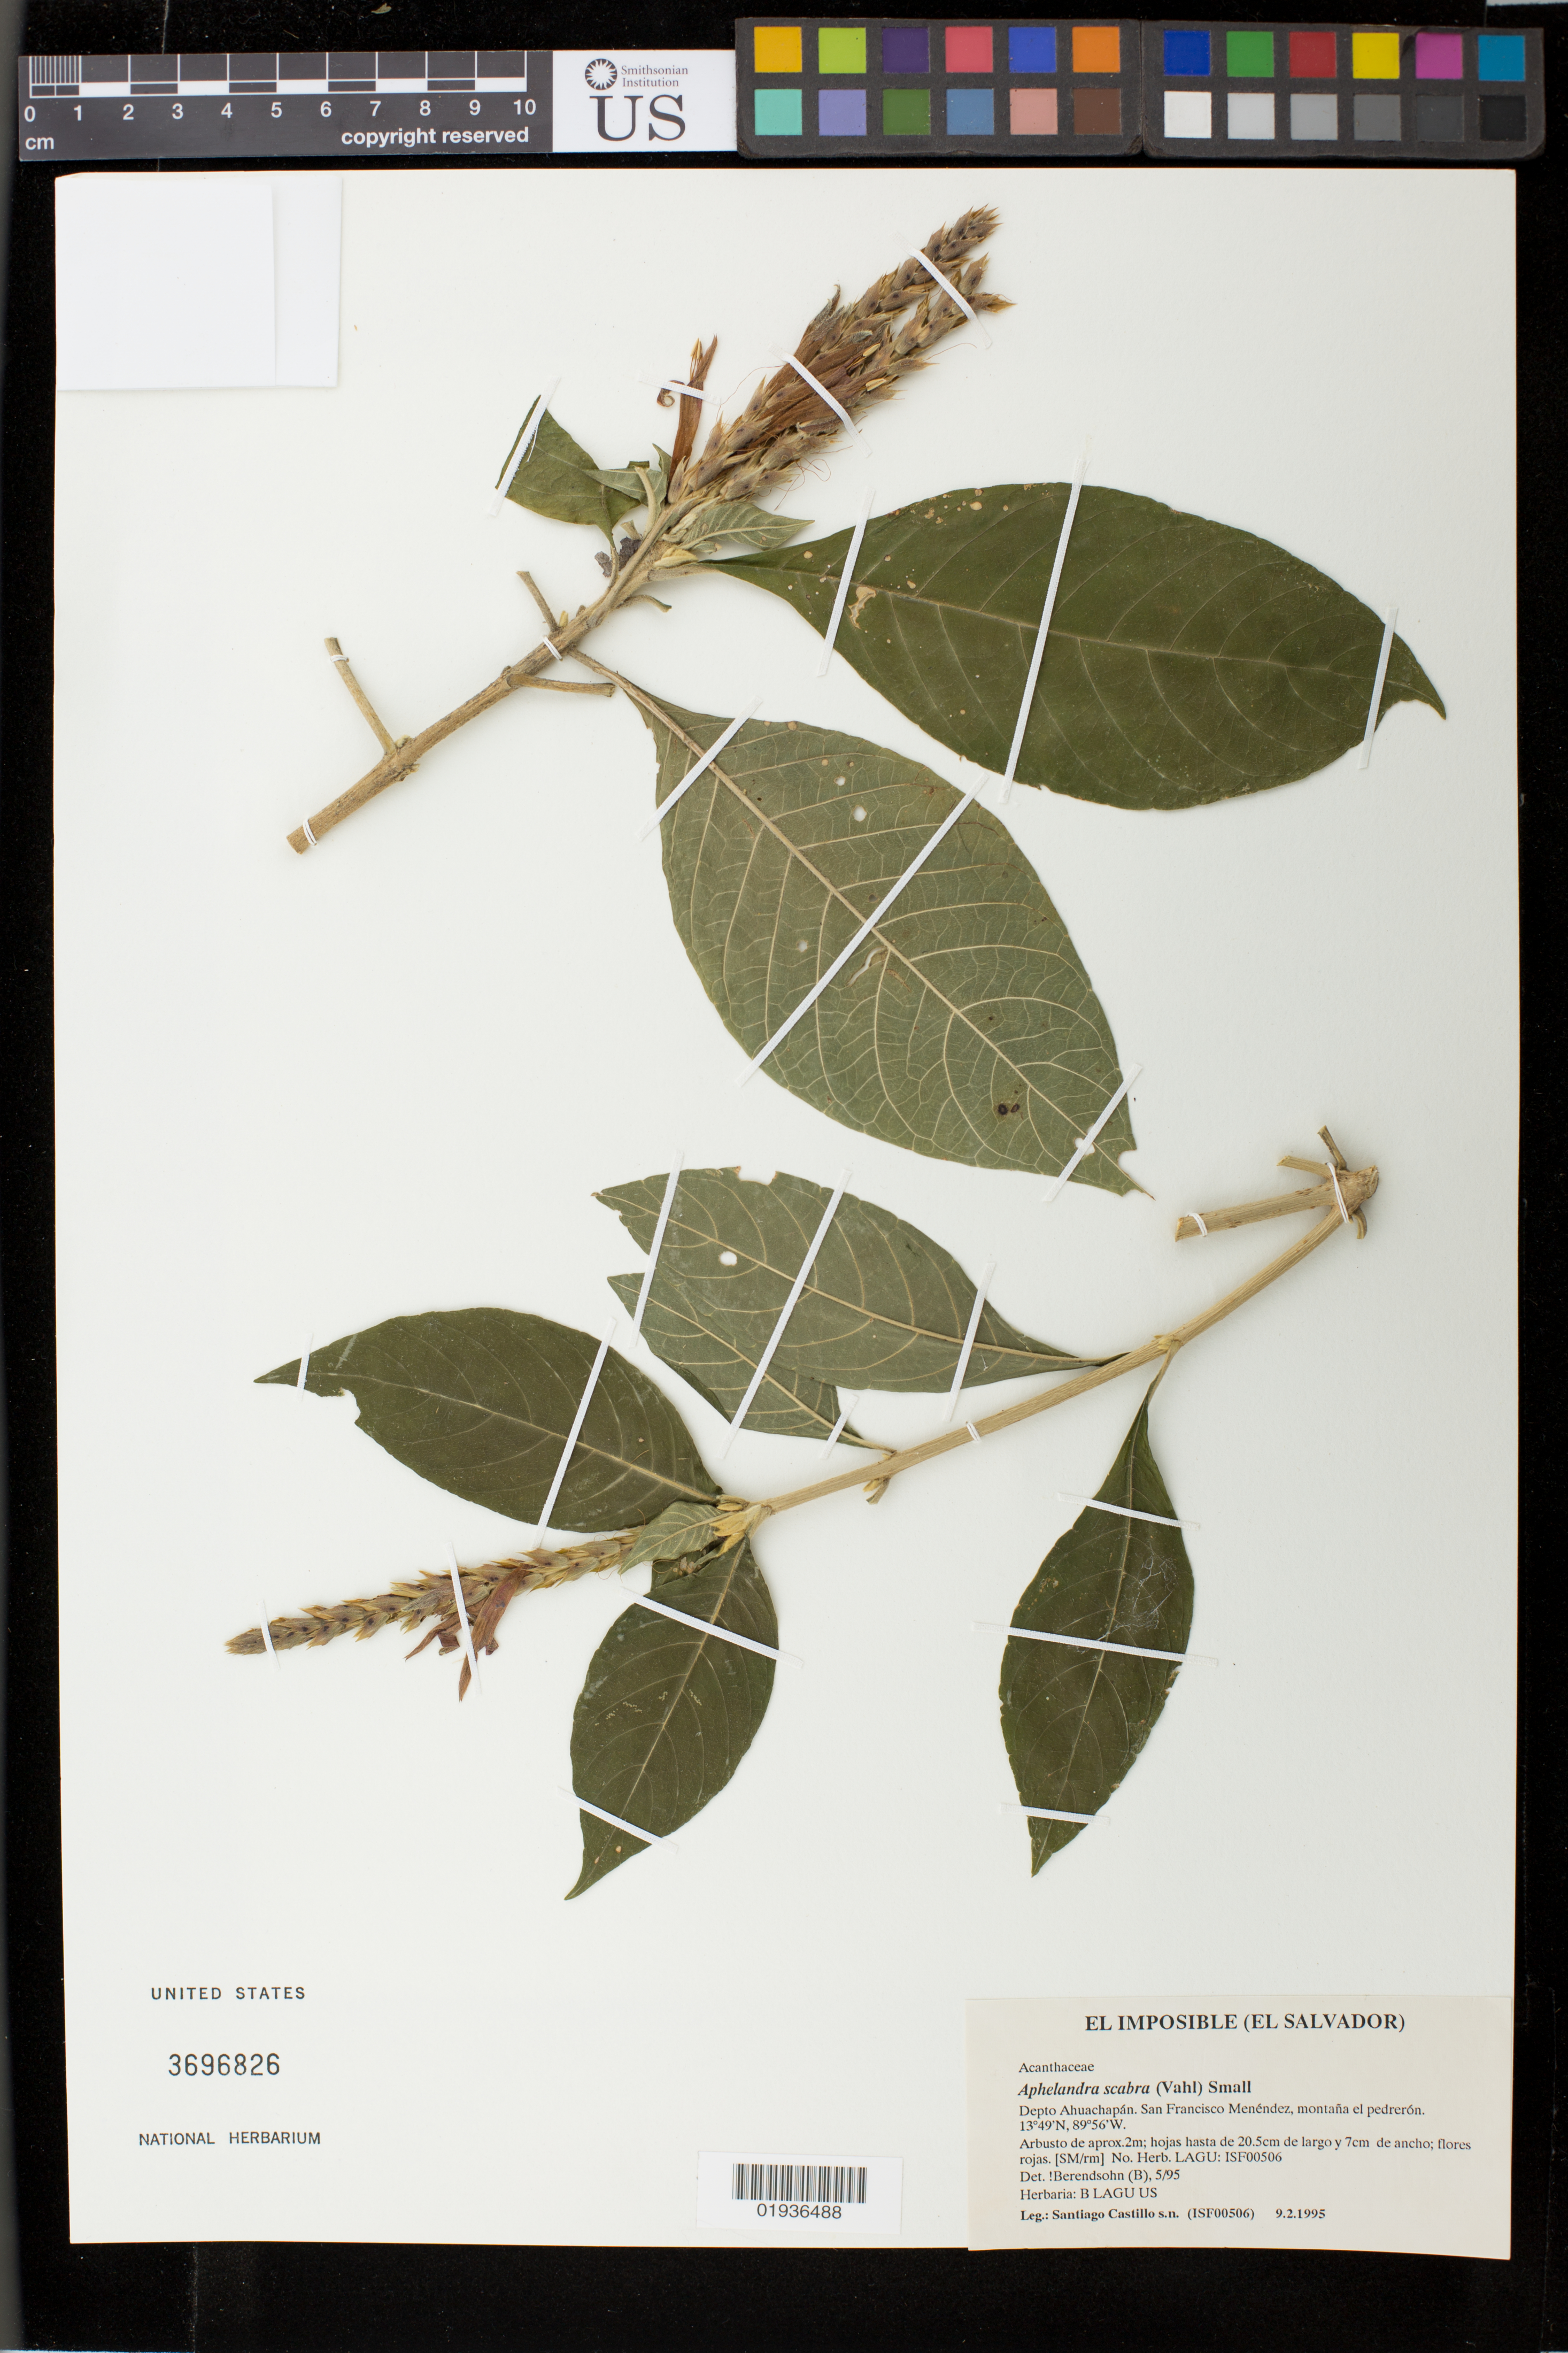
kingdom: Plantae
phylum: Tracheophyta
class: Magnoliopsida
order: Lamiales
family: Acanthaceae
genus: Aphelandra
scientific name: Aphelandra scabra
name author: (Vahl) Sm.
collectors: S. Castillo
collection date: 1995-02-09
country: El Salvador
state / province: Ahuachapán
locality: San Francisco Menéndez, montana el pedreron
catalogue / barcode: US 3696826